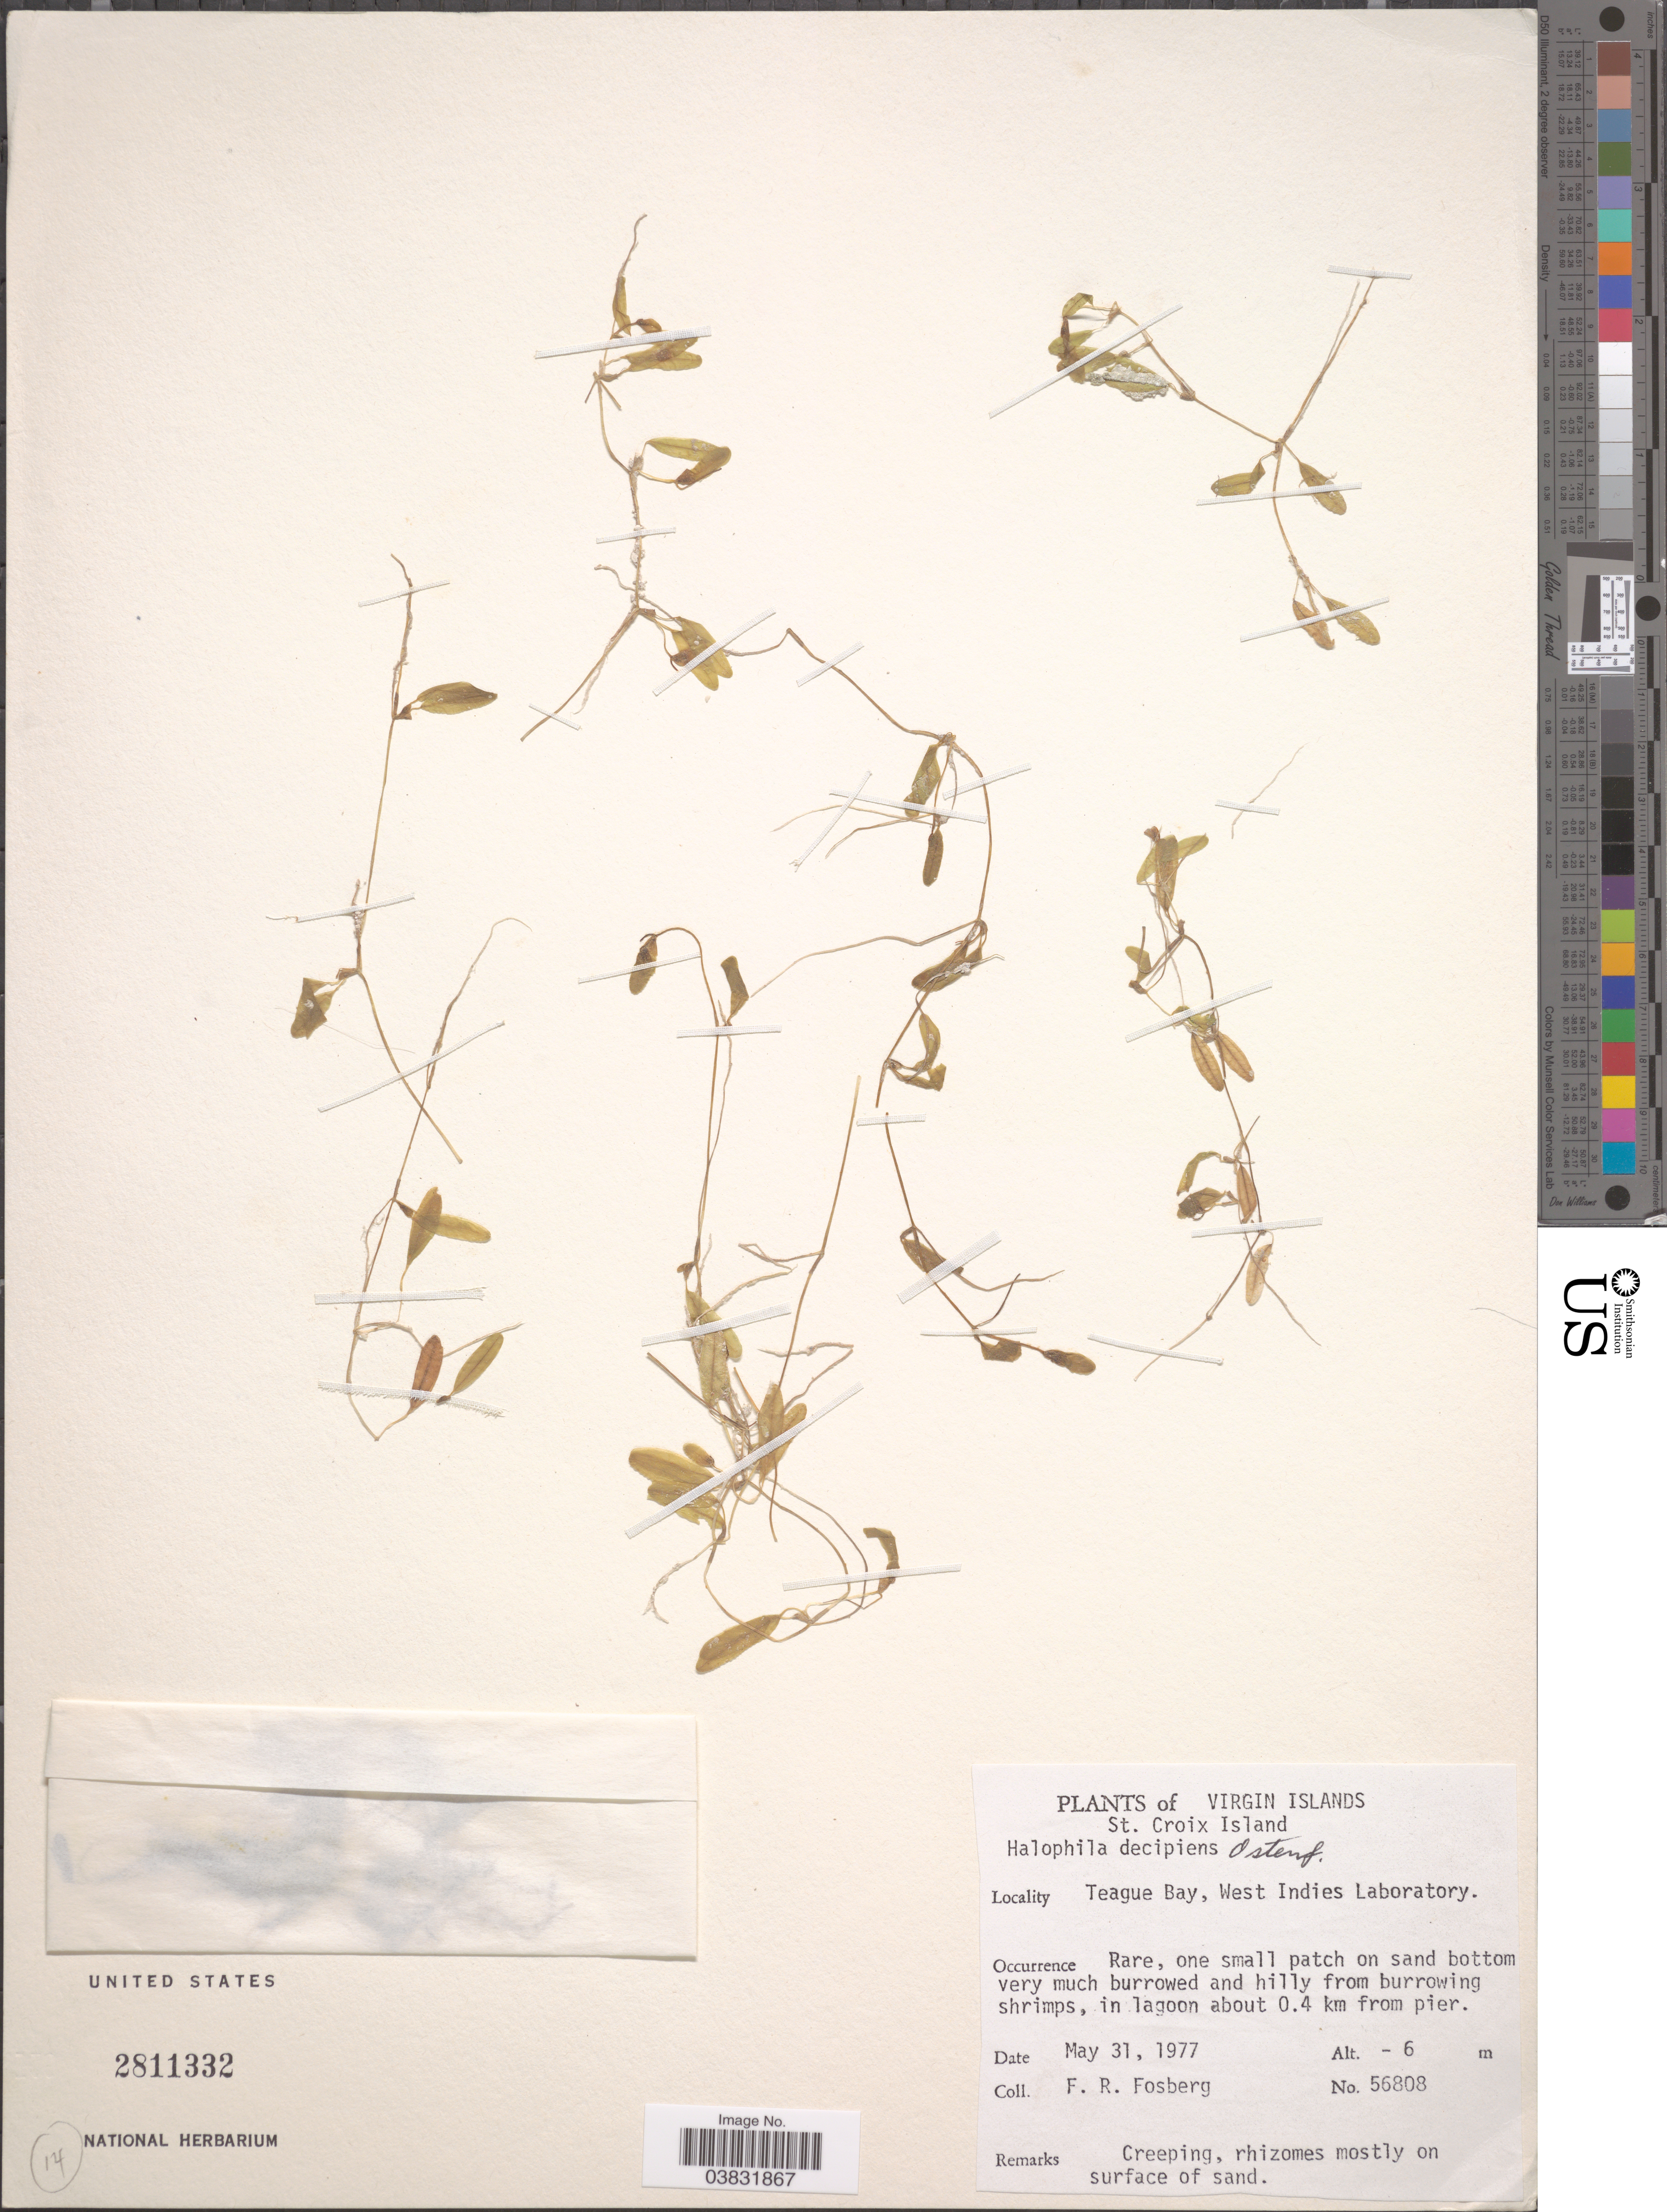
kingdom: Plantae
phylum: Tracheophyta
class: Liliopsida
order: Alismatales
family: Hydrocharitaceae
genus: Halophila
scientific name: Halophila decipiens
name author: Ostenf.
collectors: F. R. Fosberg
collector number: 56808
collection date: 1977-05-31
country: U.S. Virgin Islands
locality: Virgin Islands. St. Croix Island. Teague Bay, West Indies Laboratory. In lagoon about 0.4 km from pier.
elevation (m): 6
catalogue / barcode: US 2811332